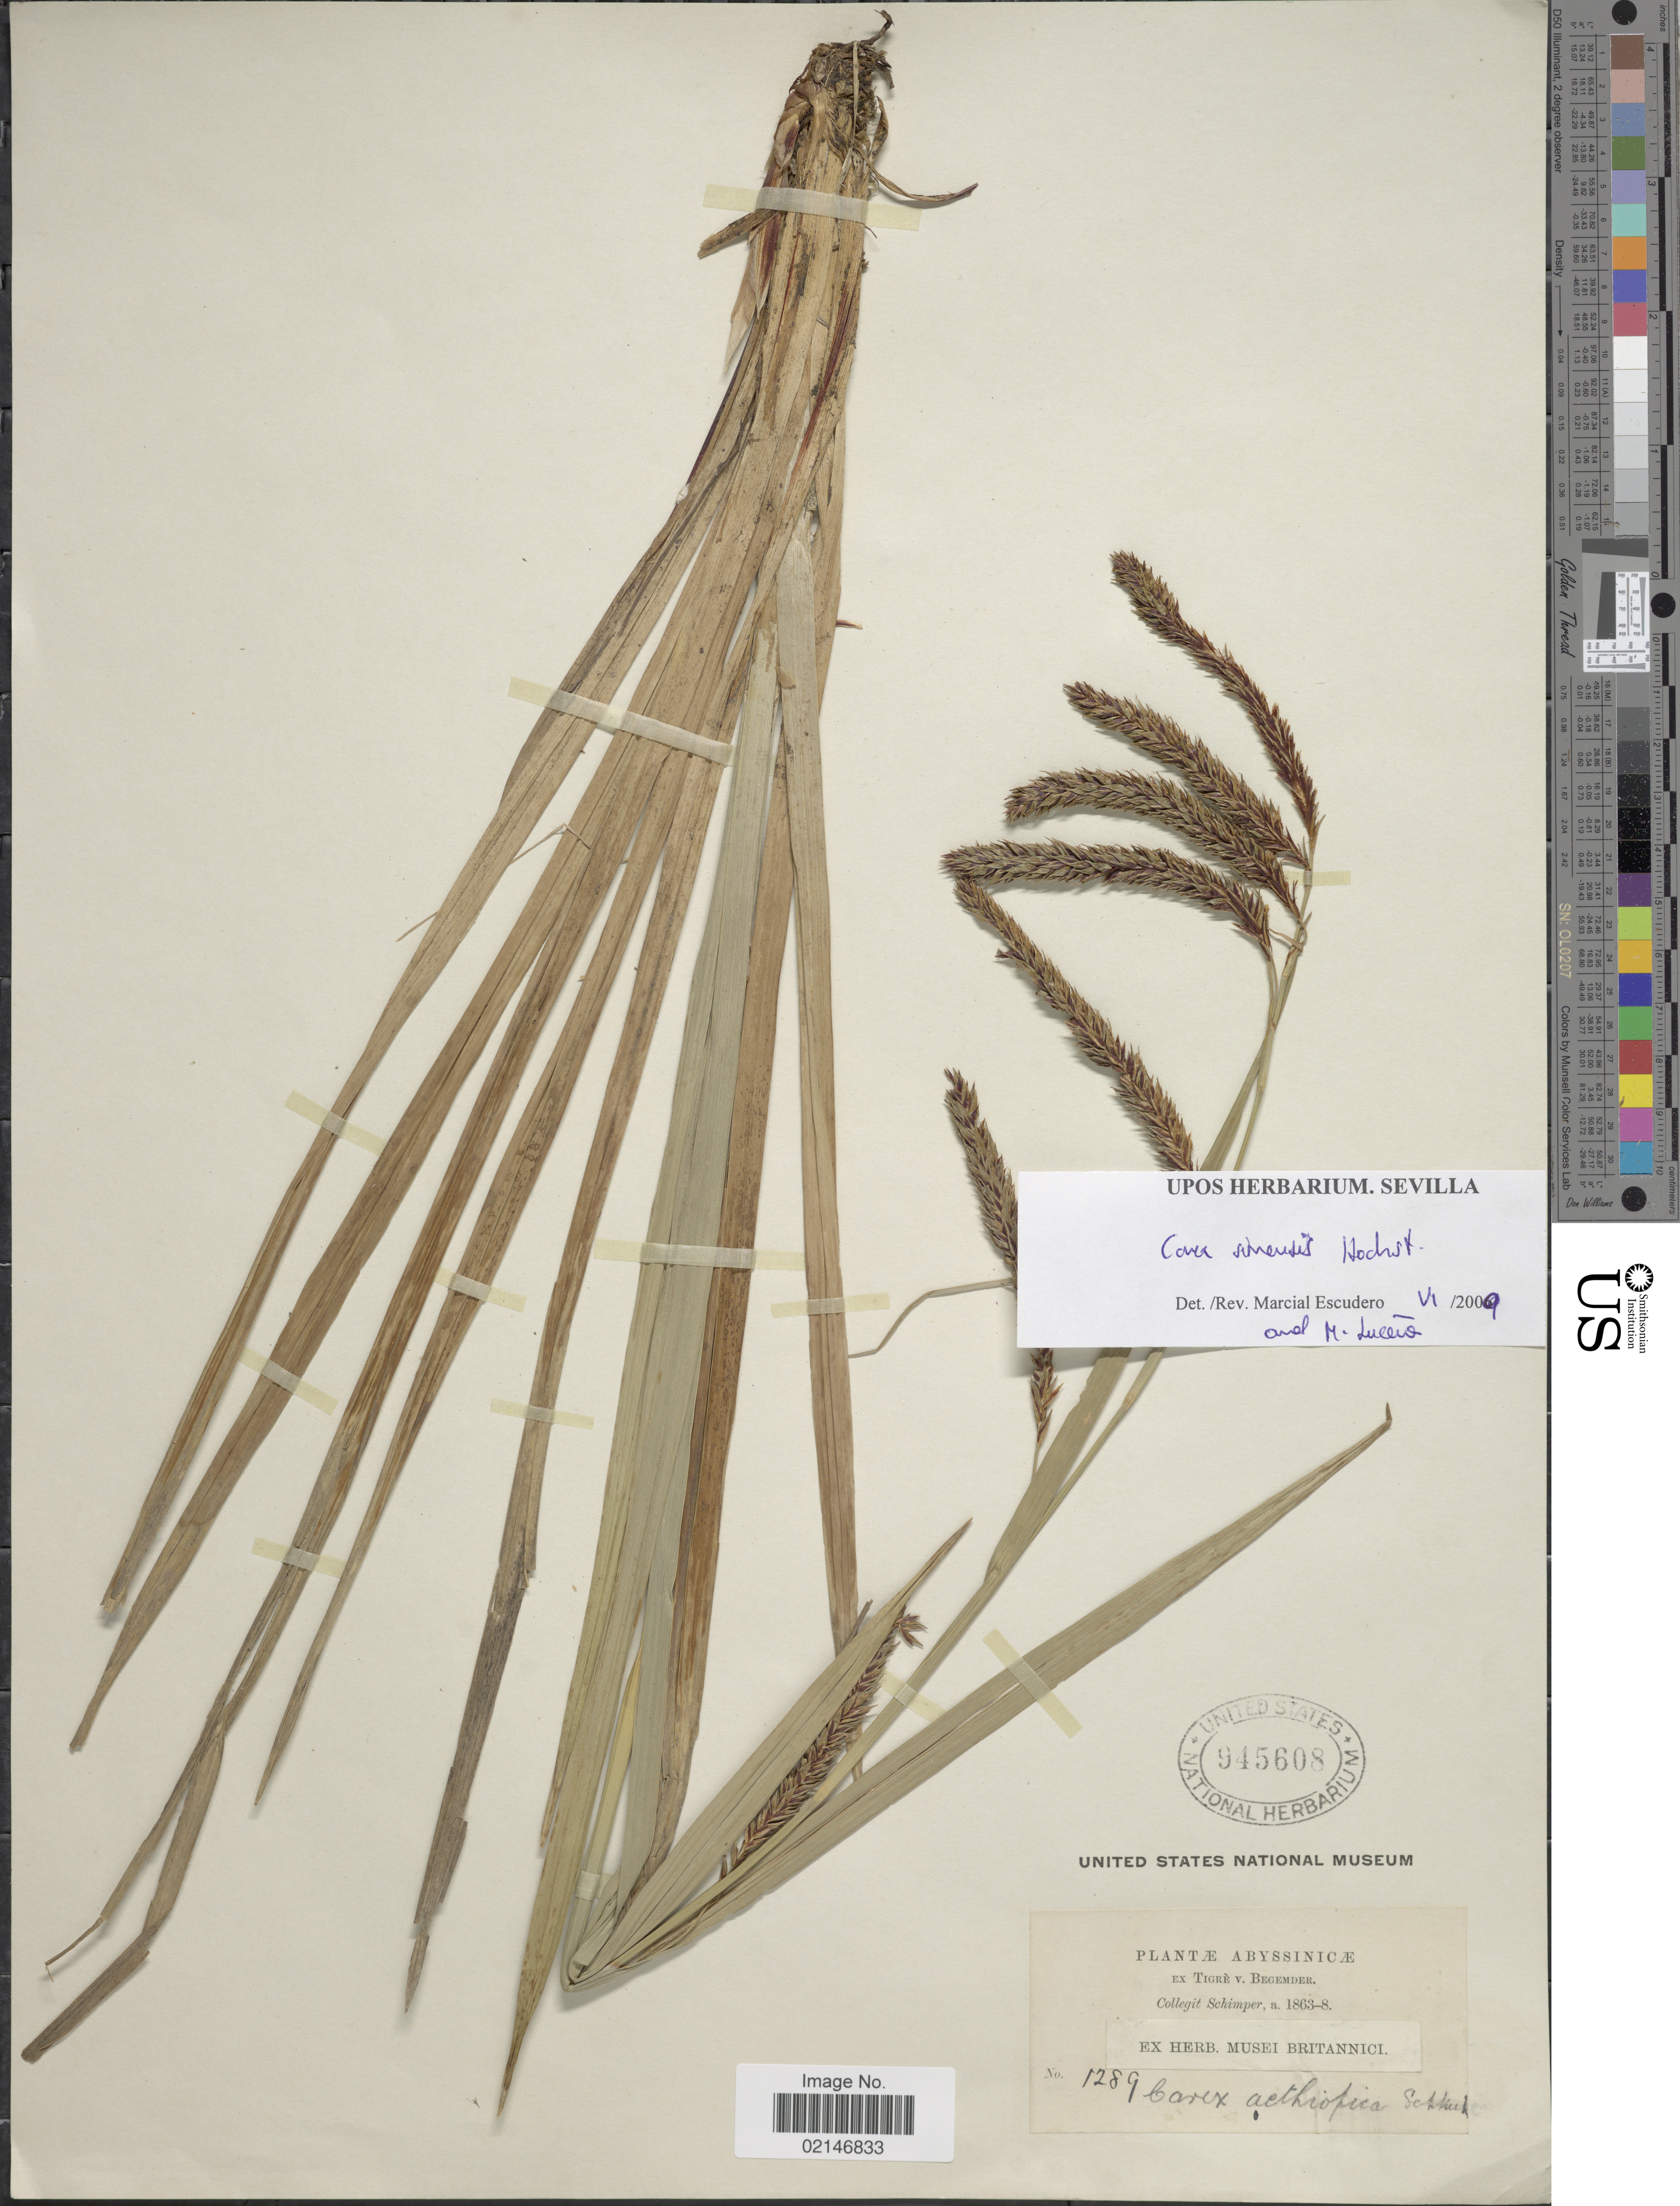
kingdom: Plantae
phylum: Tracheophyta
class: Liliopsida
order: Poales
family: Cyperaceae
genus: Carex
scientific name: Carex simensis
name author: Hochst. ex A. Rich.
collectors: -. Schimper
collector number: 1289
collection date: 1863/1868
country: Eritrea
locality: Abyssinicae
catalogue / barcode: US 945608